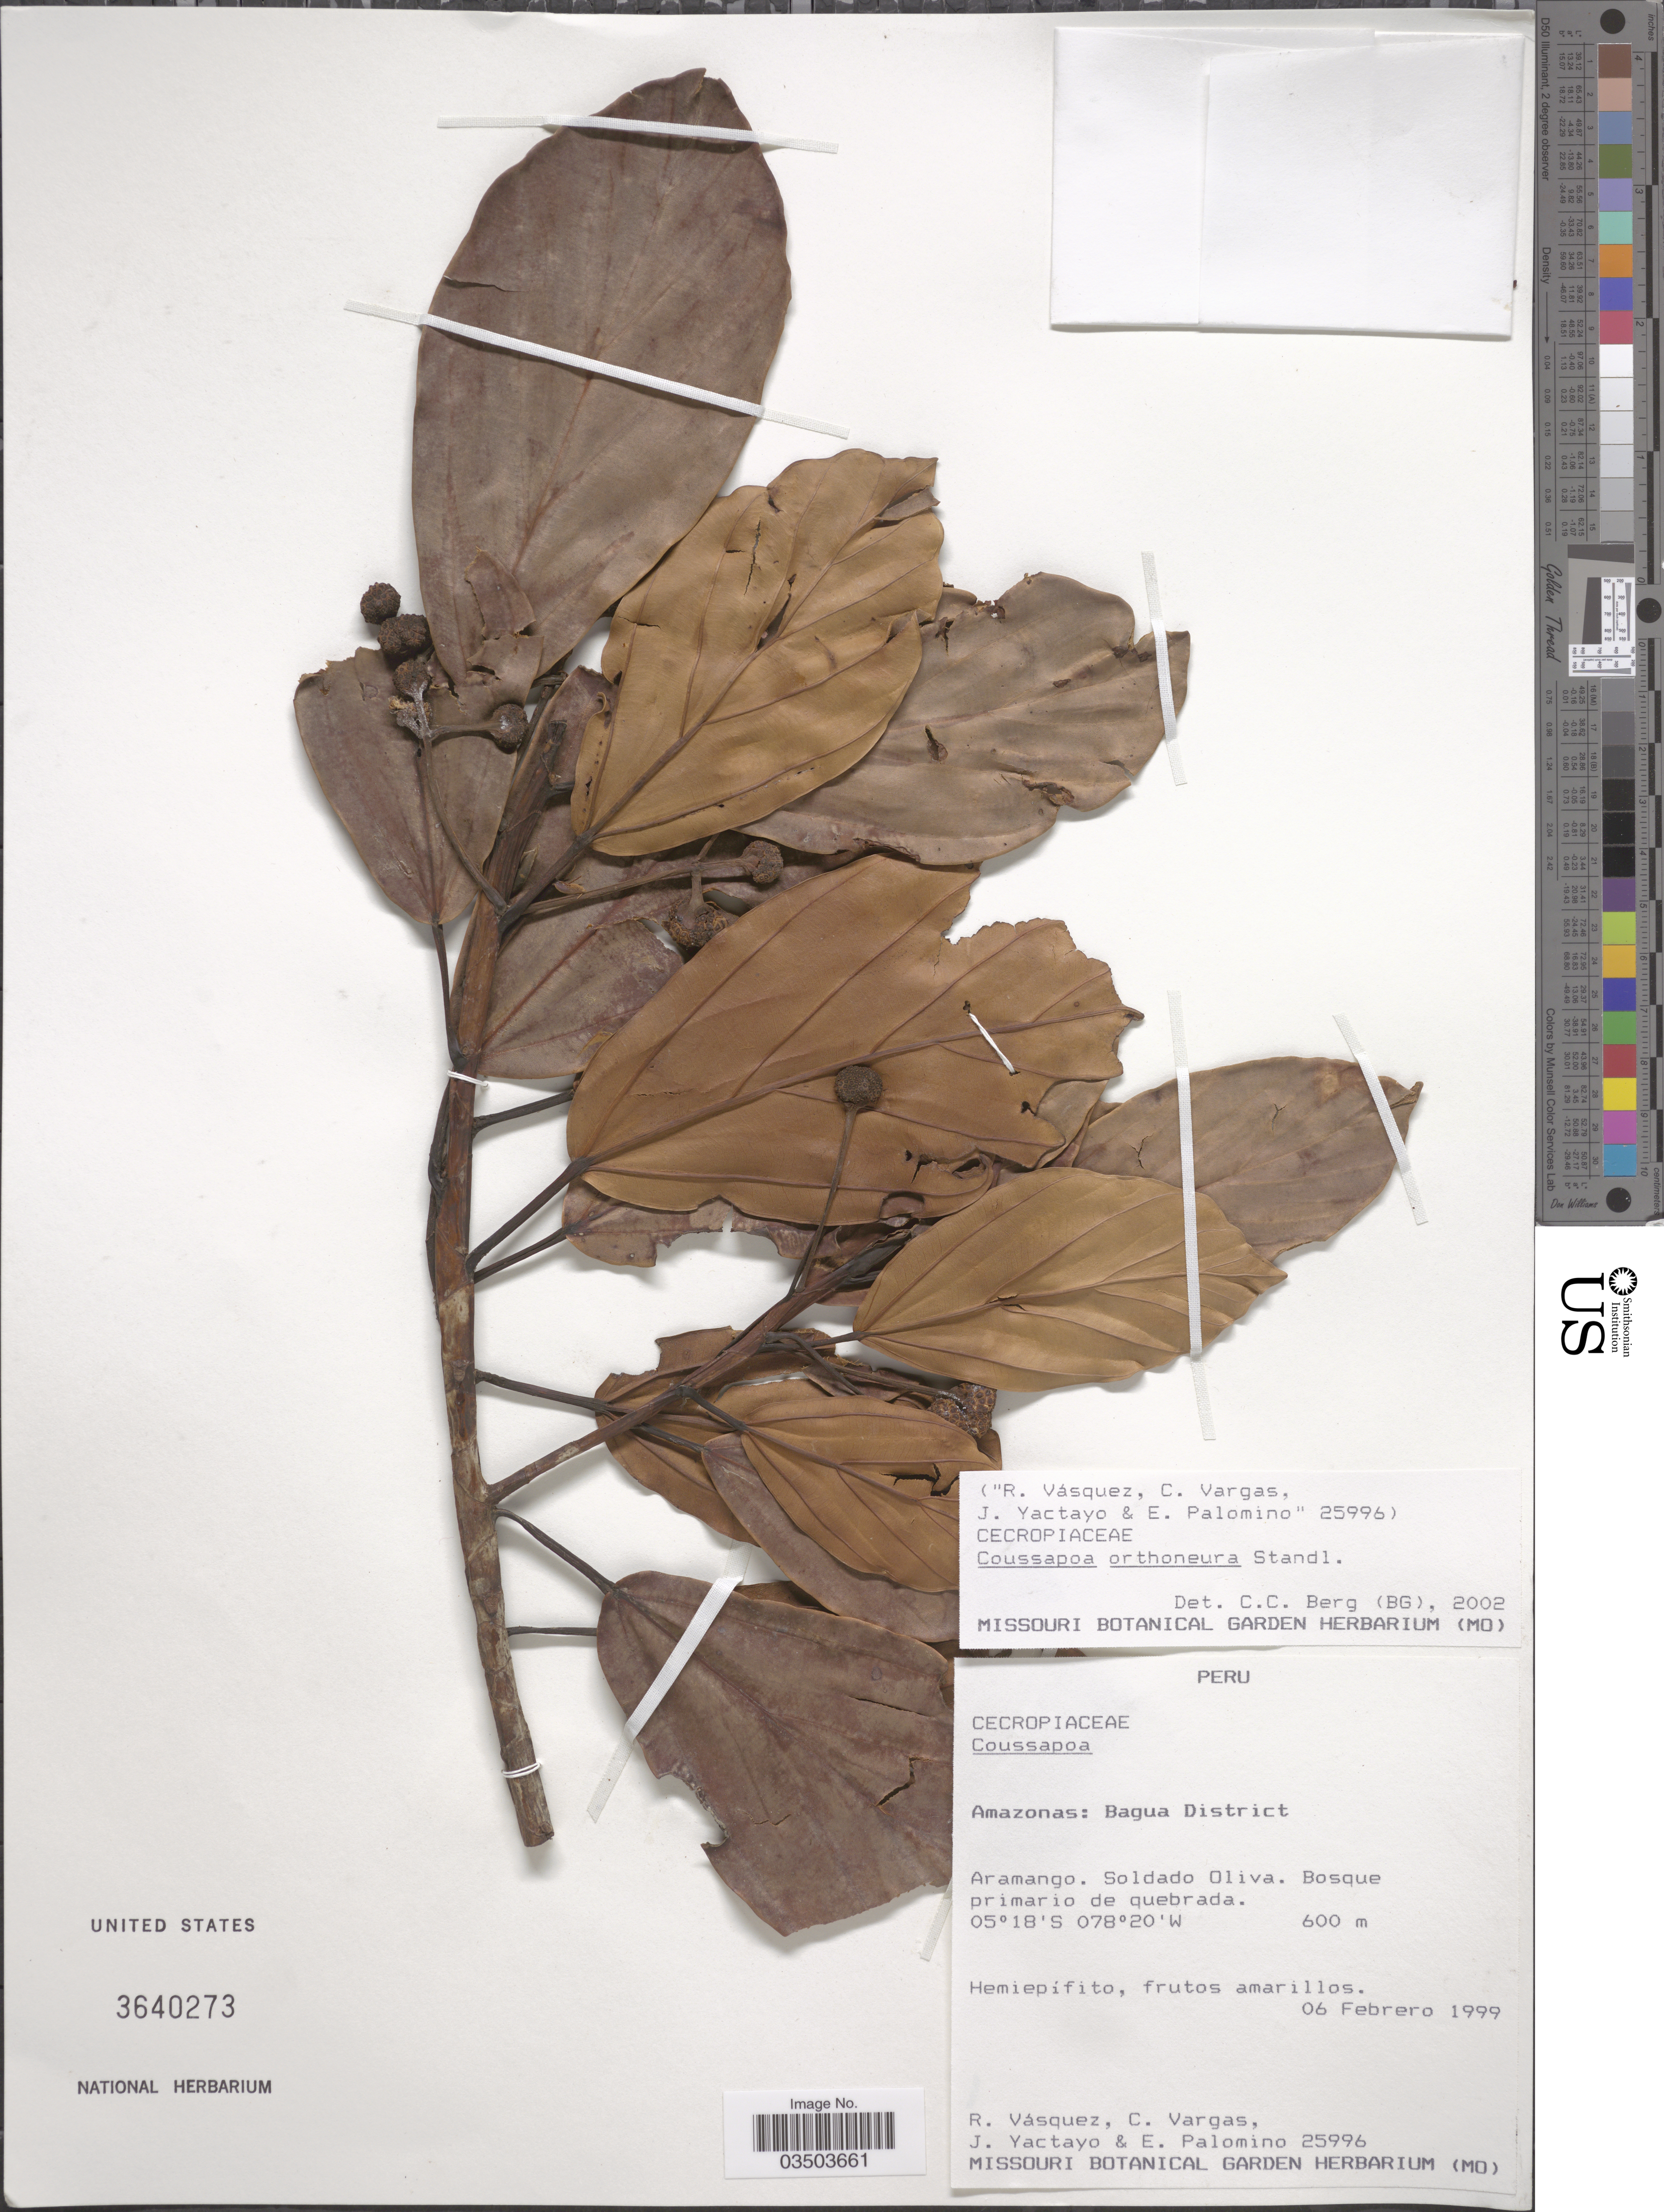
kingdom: Plantae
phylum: Tracheophyta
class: Magnoliopsida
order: Rosales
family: Urticaceae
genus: Coussapoa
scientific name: Coussapoa orthoneura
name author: Standl.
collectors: R. Vásquez, C. Vargas, J. Yactayo & E. Palomino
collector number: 25996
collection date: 1999-02-06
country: Peru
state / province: Amazonas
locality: Bagua District. Aramango. Soldado Oliva.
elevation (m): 600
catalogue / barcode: US 3640273